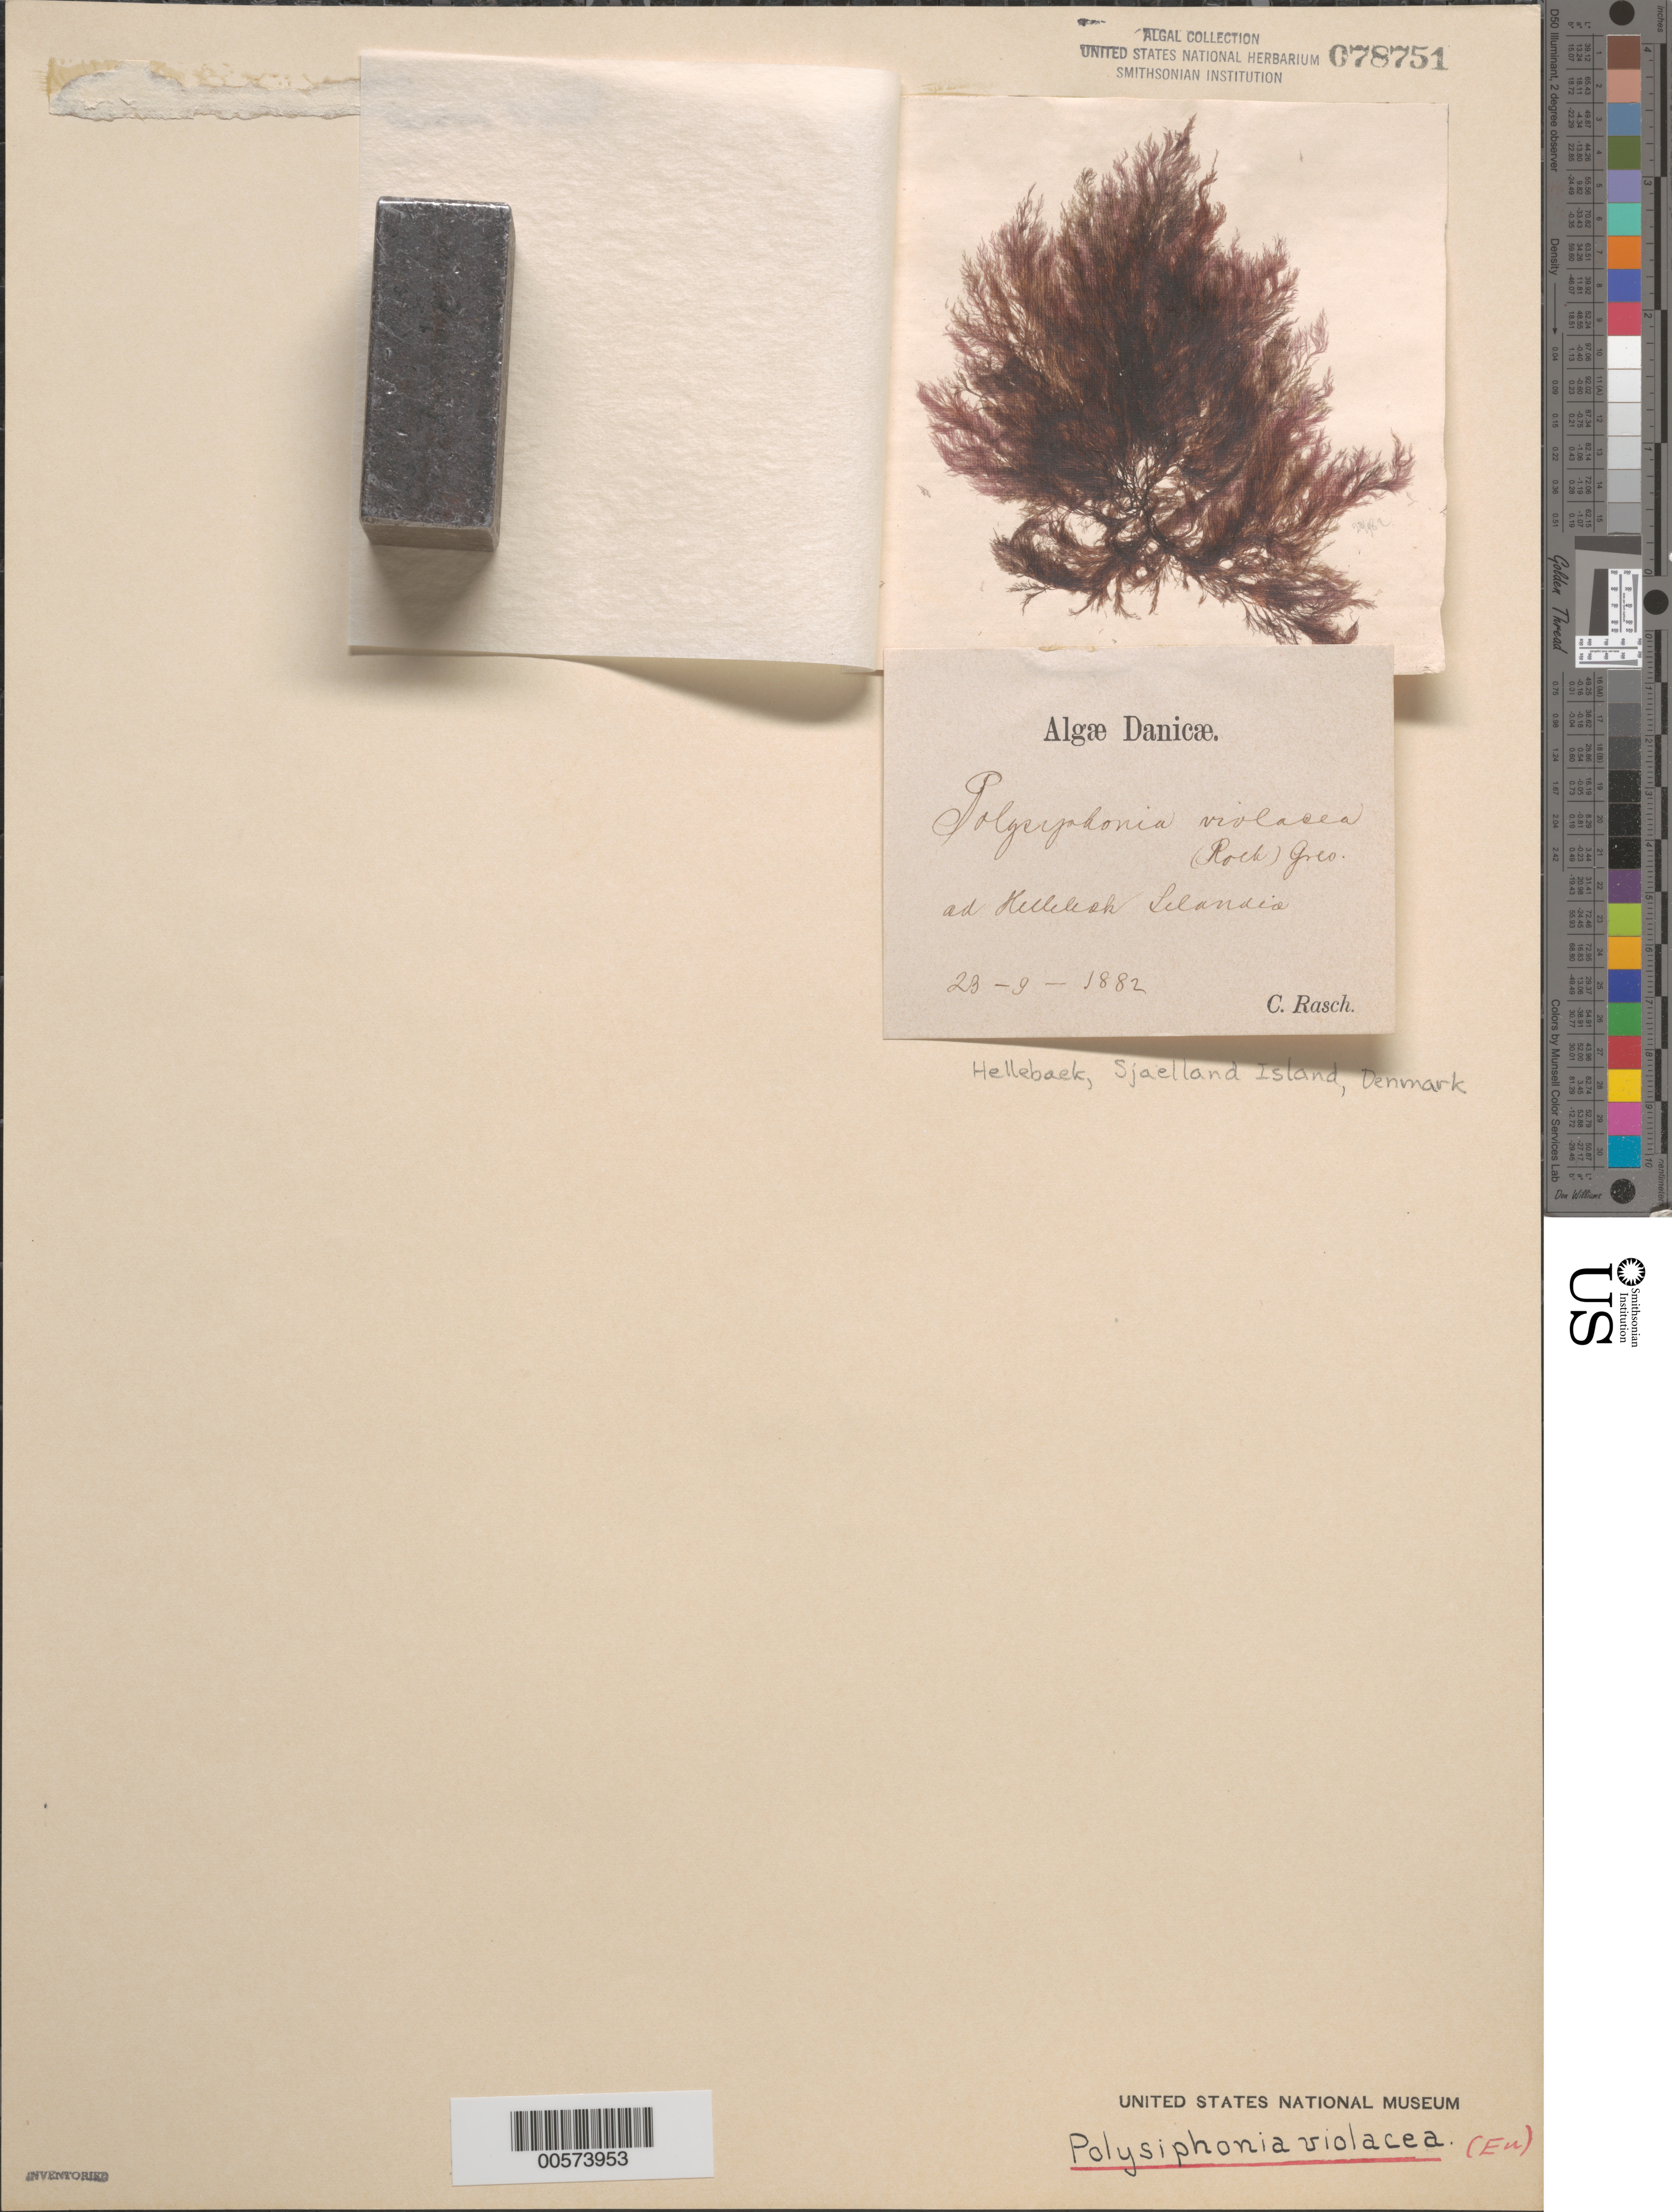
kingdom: Plantae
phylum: Rhodophyta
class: Florideophyceae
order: Ceramiales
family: Rhodomelaceae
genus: Vertebrata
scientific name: Vertebrata fucoides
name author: (Hudson) Kuntze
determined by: Algae name updating Project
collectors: C. Rasch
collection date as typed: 23 Sep 1882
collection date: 1882-09-23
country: Denmark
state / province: Hovedstaden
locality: Hellebaek, Sjaelland (Selandia)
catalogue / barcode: US 78751